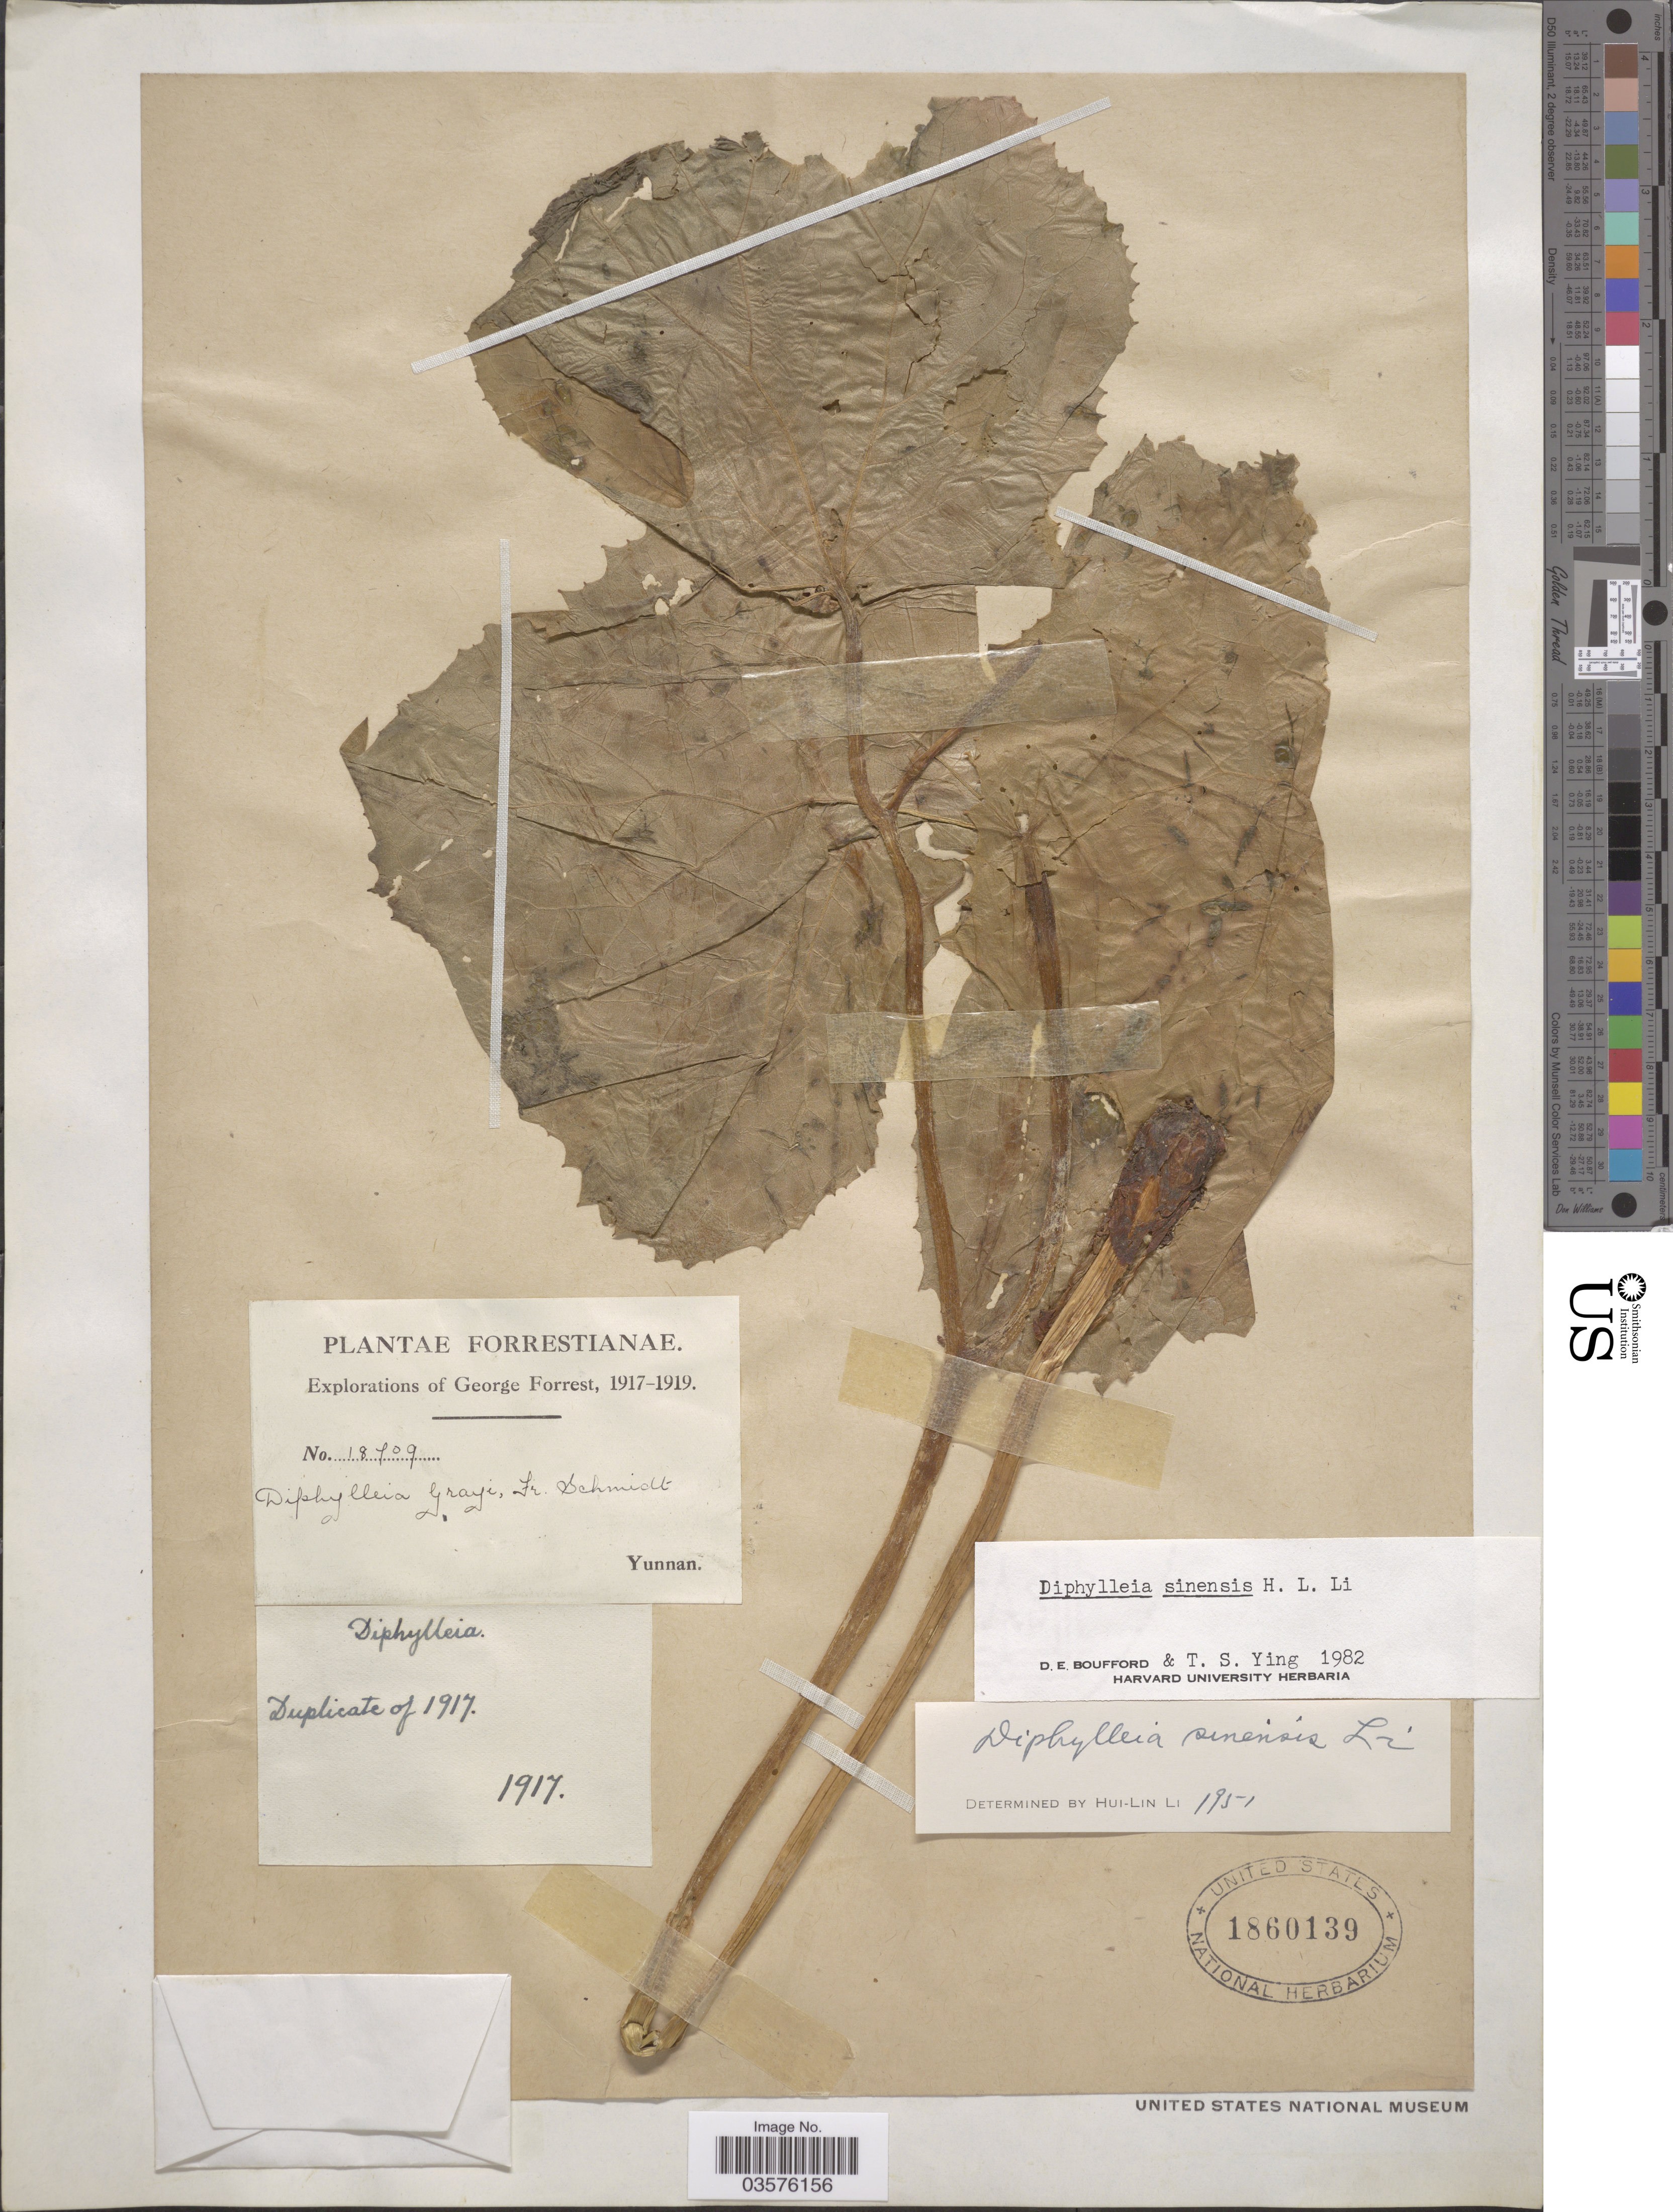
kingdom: Plantae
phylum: Tracheophyta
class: Magnoliopsida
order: Ranunculales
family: Berberidaceae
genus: Diphylleia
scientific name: Diphylleia sinensis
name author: H.L. Li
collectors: G. Forrest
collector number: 18709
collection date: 1917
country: China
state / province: Yunnan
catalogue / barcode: US 1860139